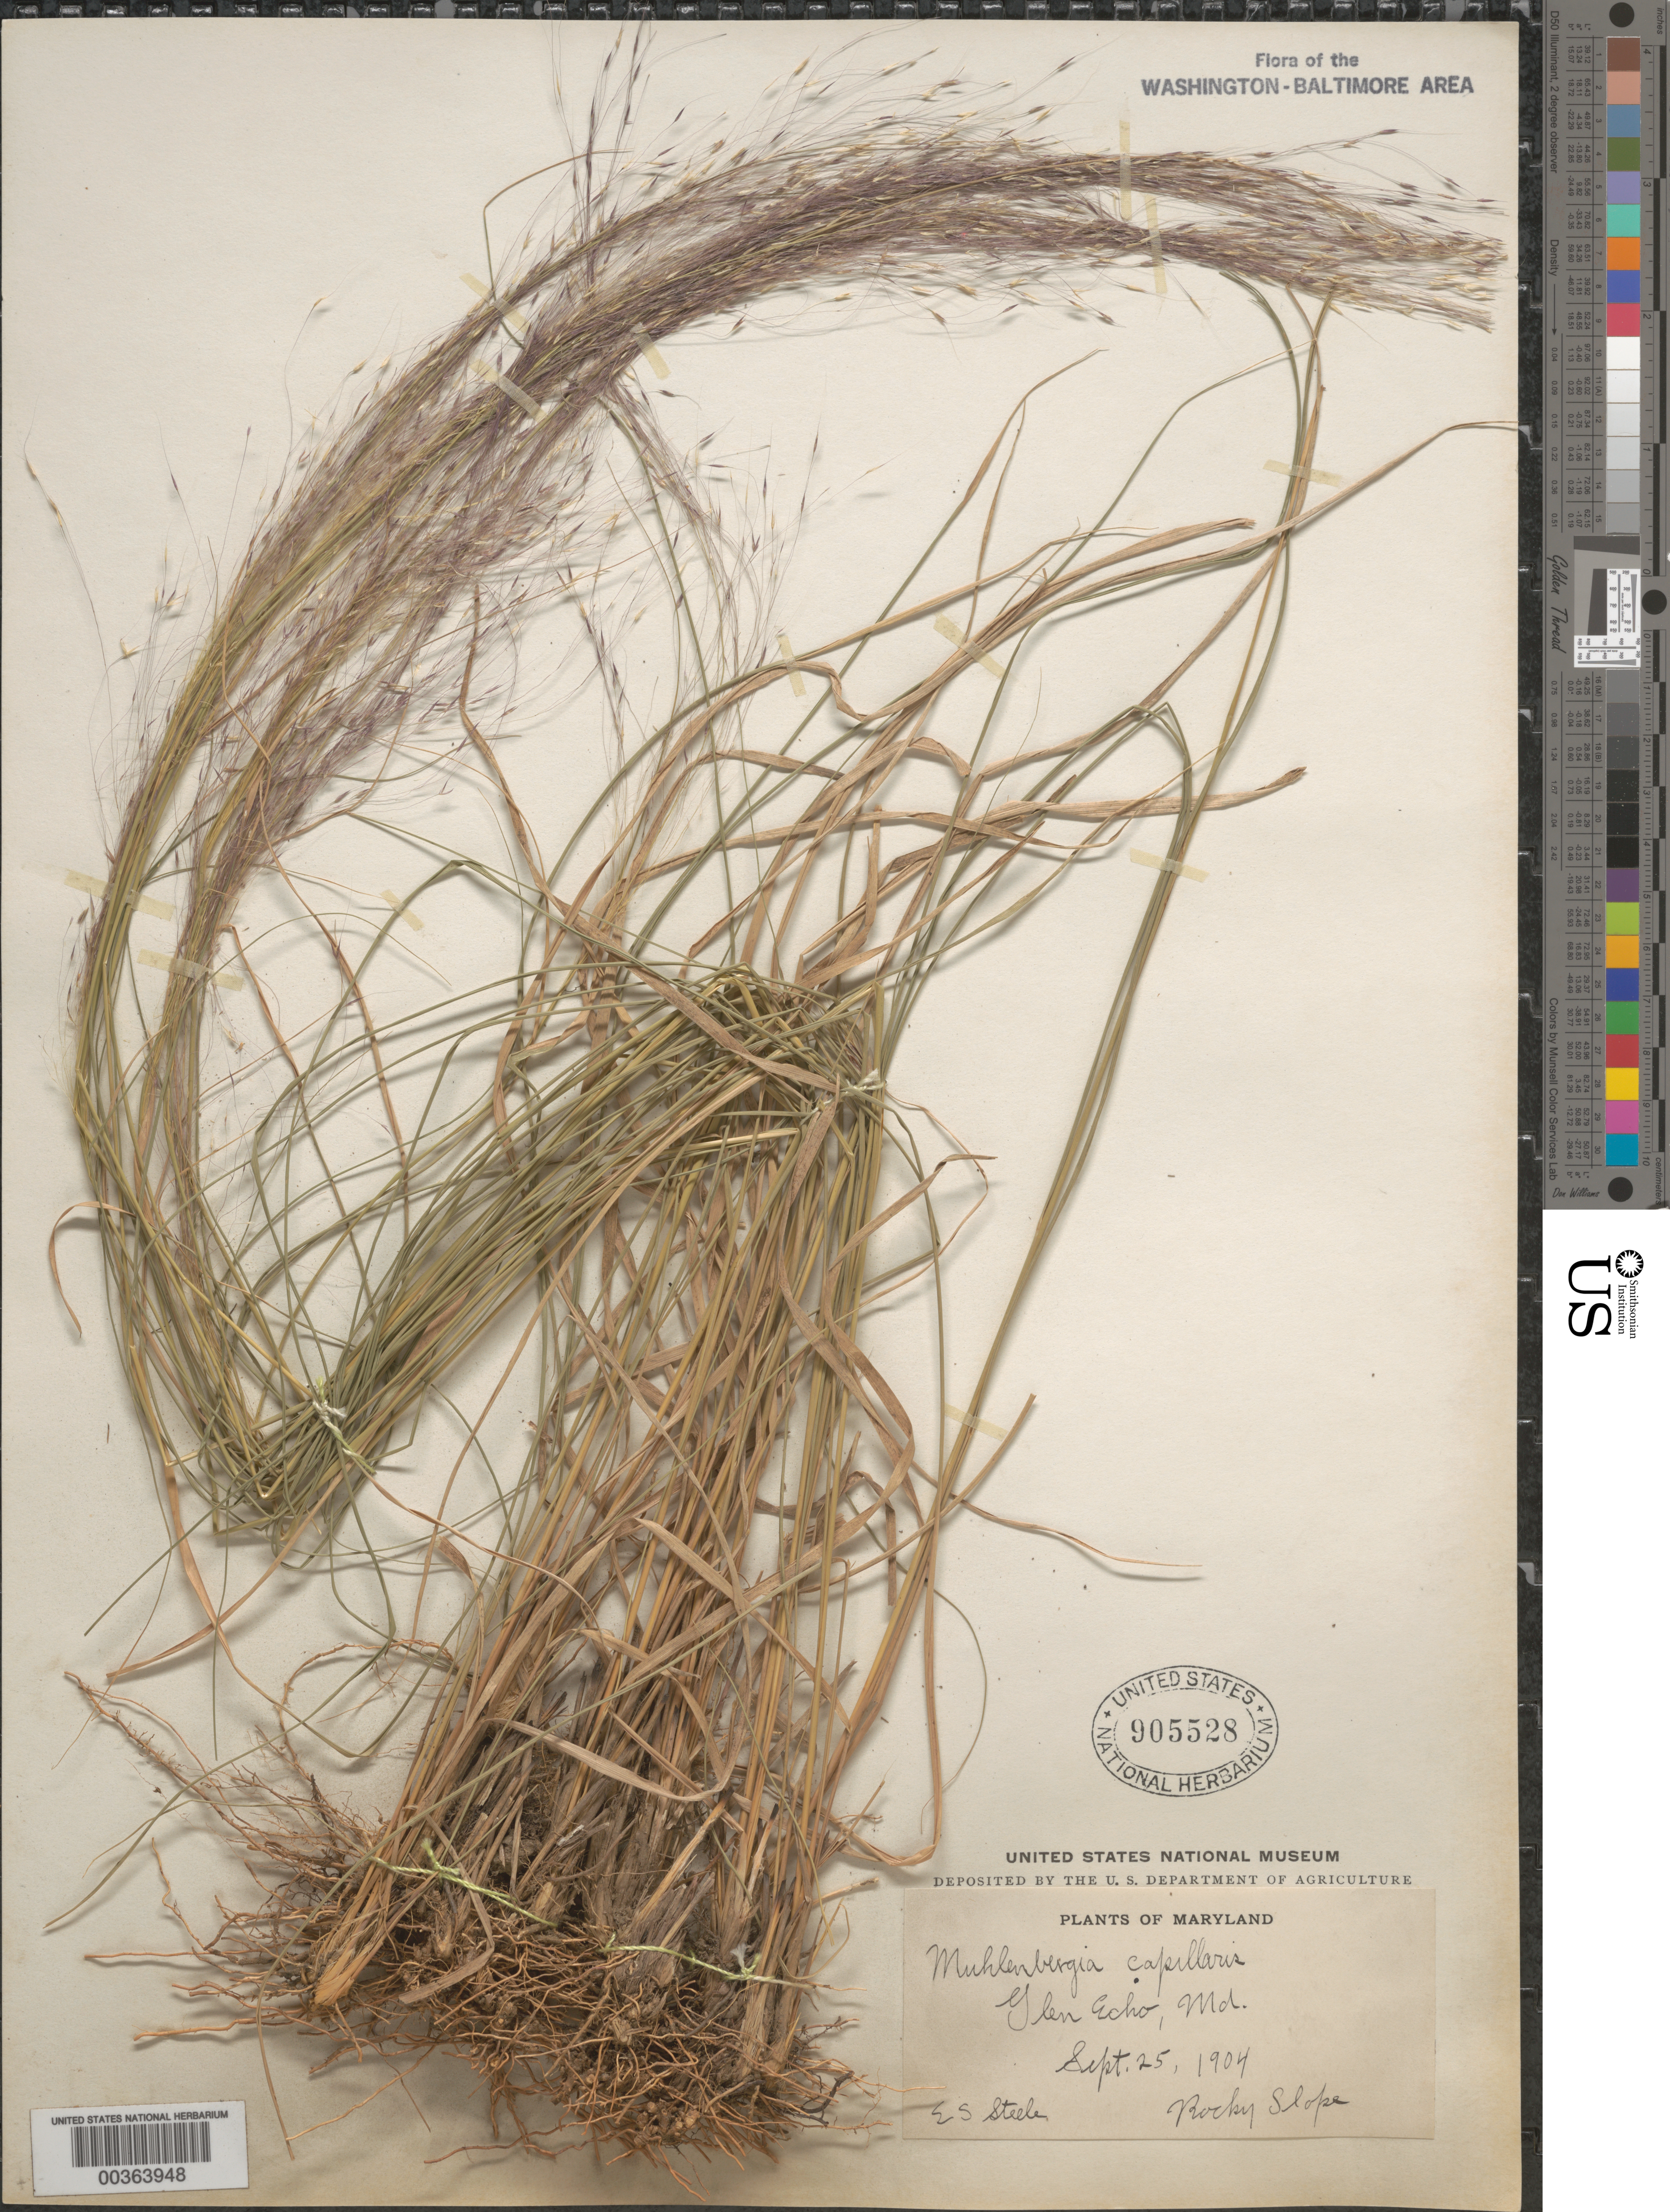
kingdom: Plantae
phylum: Tracheophyta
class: Liliopsida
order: Poales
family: Poaceae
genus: Muhlenbergia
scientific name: Muhlenbergia capillaris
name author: (Lam.) Trin.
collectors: E. Steele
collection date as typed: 25 Sep 1904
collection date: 1904-09-25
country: United States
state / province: Maryland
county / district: Montgomery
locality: Glen Echo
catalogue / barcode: US 905528